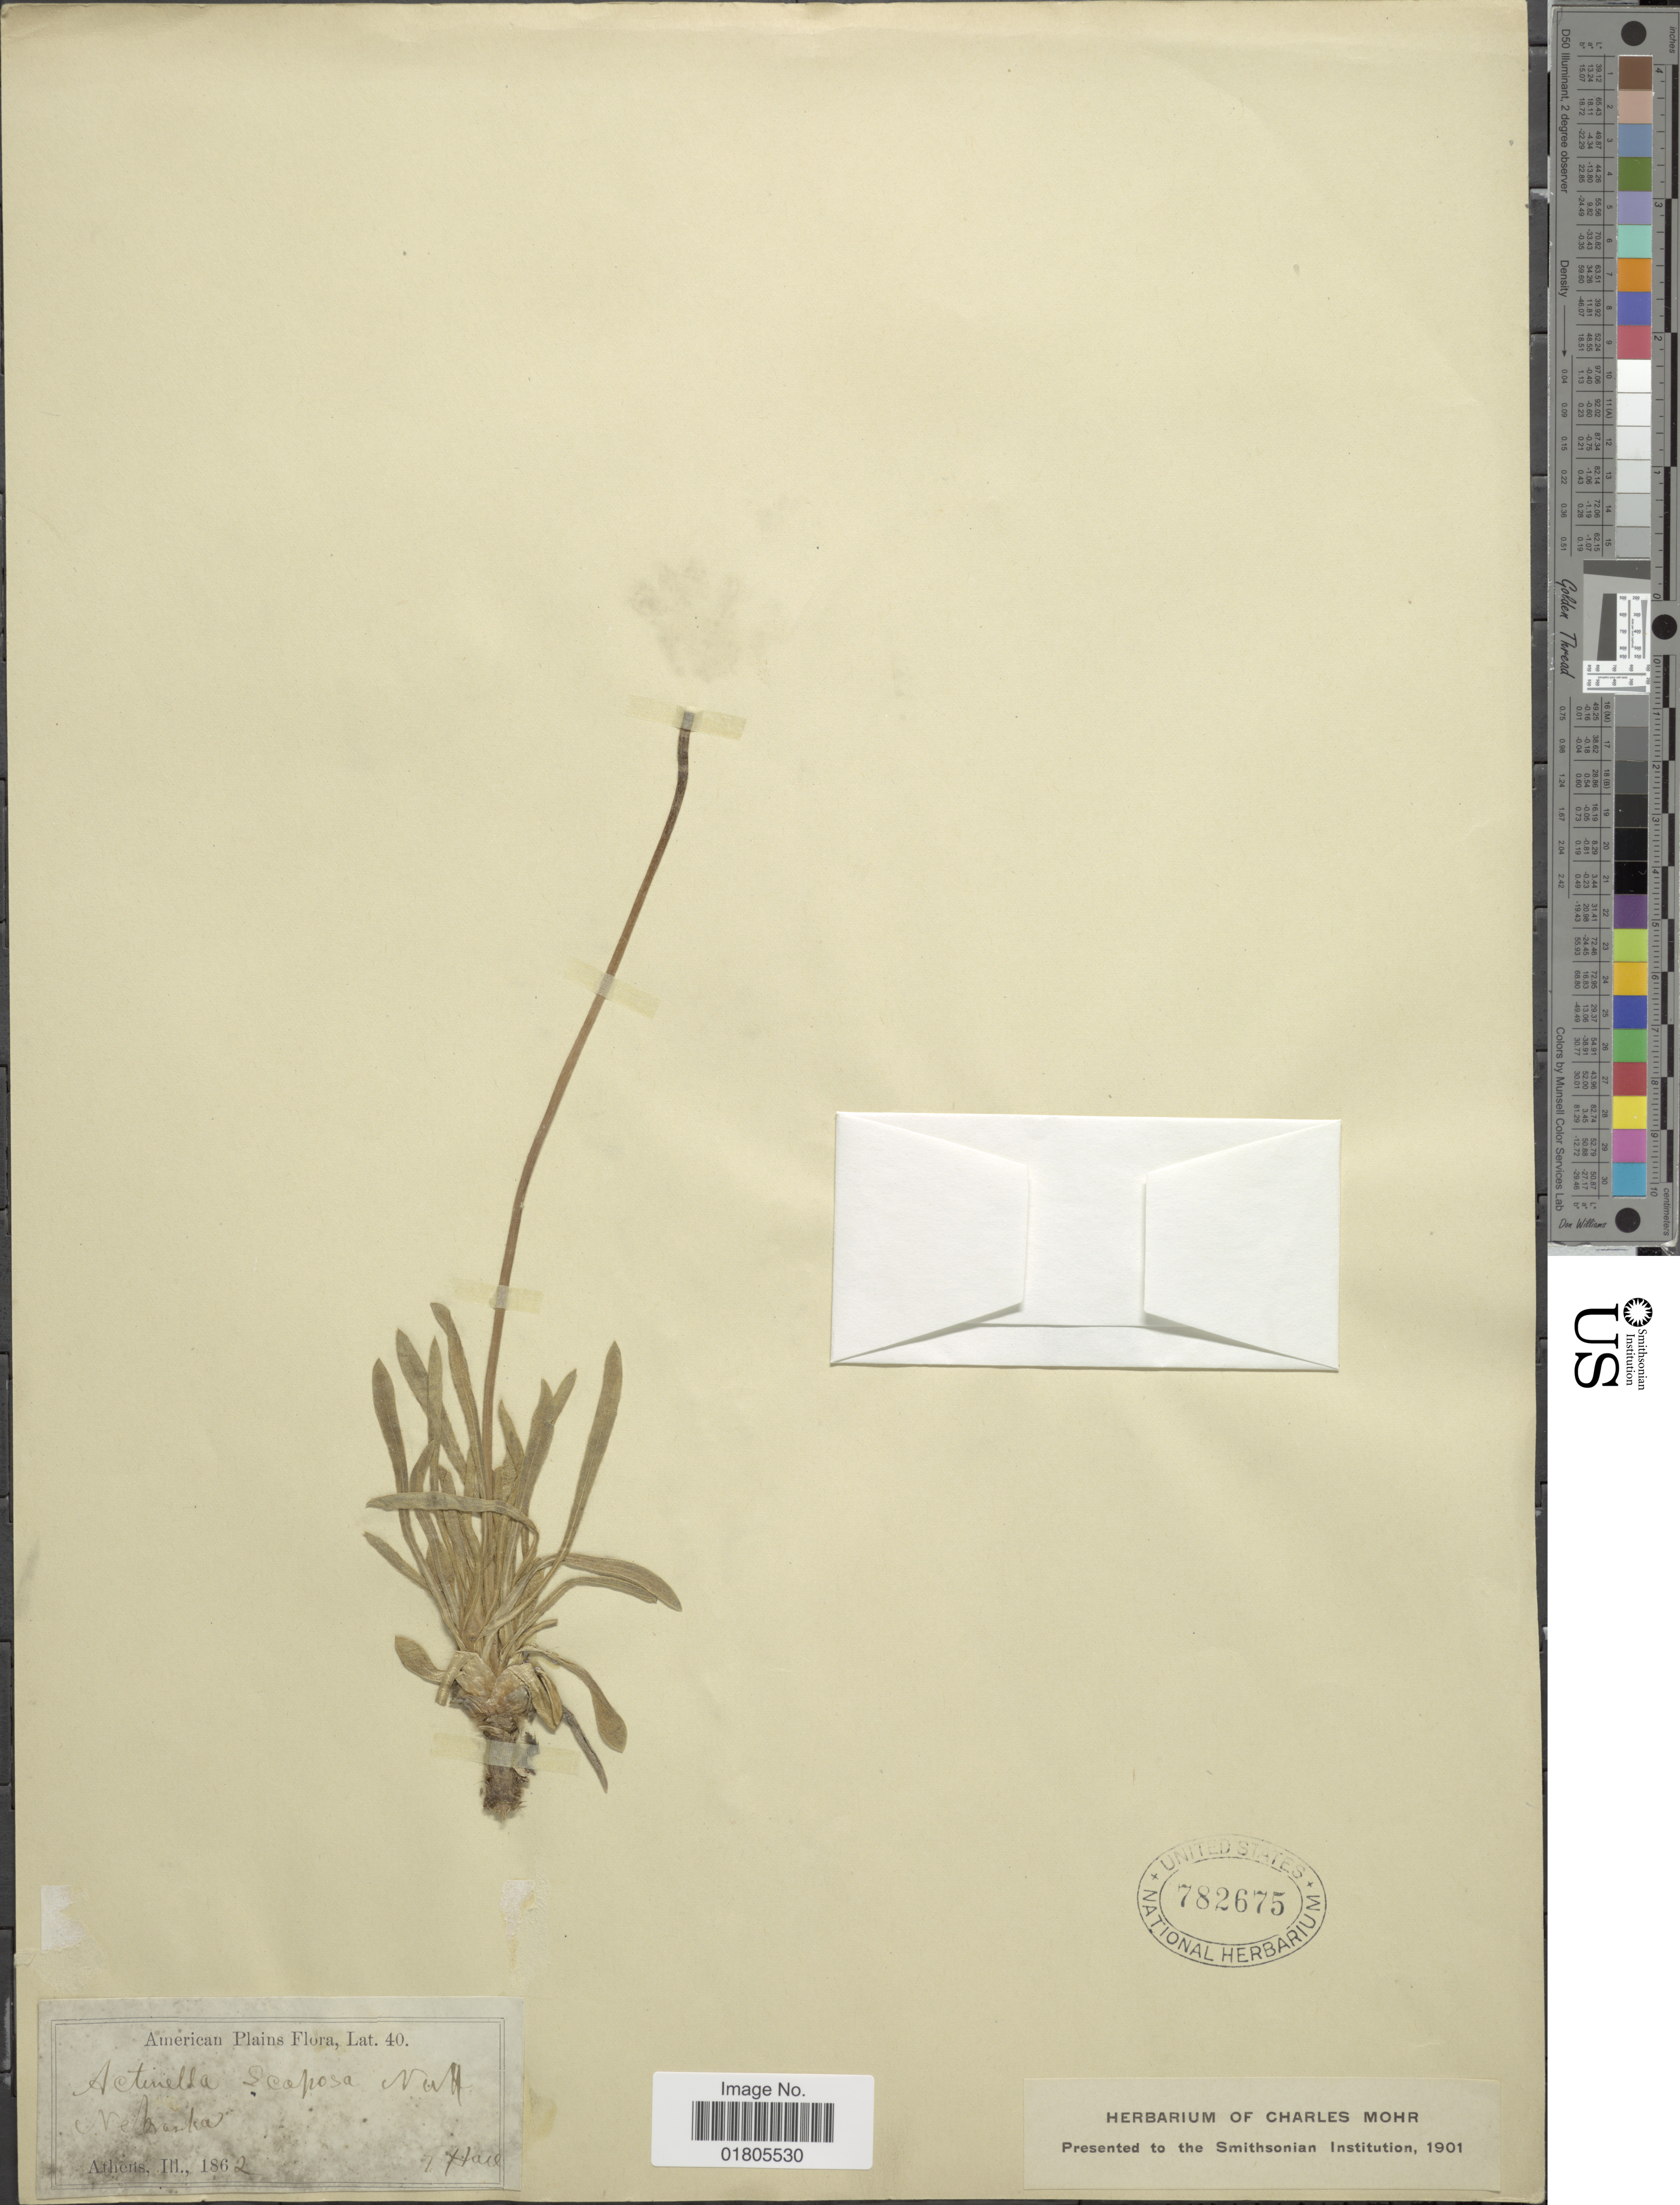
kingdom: Plantae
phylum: Tracheophyta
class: Magnoliopsida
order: Asterales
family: Asteraceae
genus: Actinea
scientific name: Actinea scaposa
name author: (DC.) Kuntze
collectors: -- Hall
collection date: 1862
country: United States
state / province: Nebraska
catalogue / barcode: US 782675